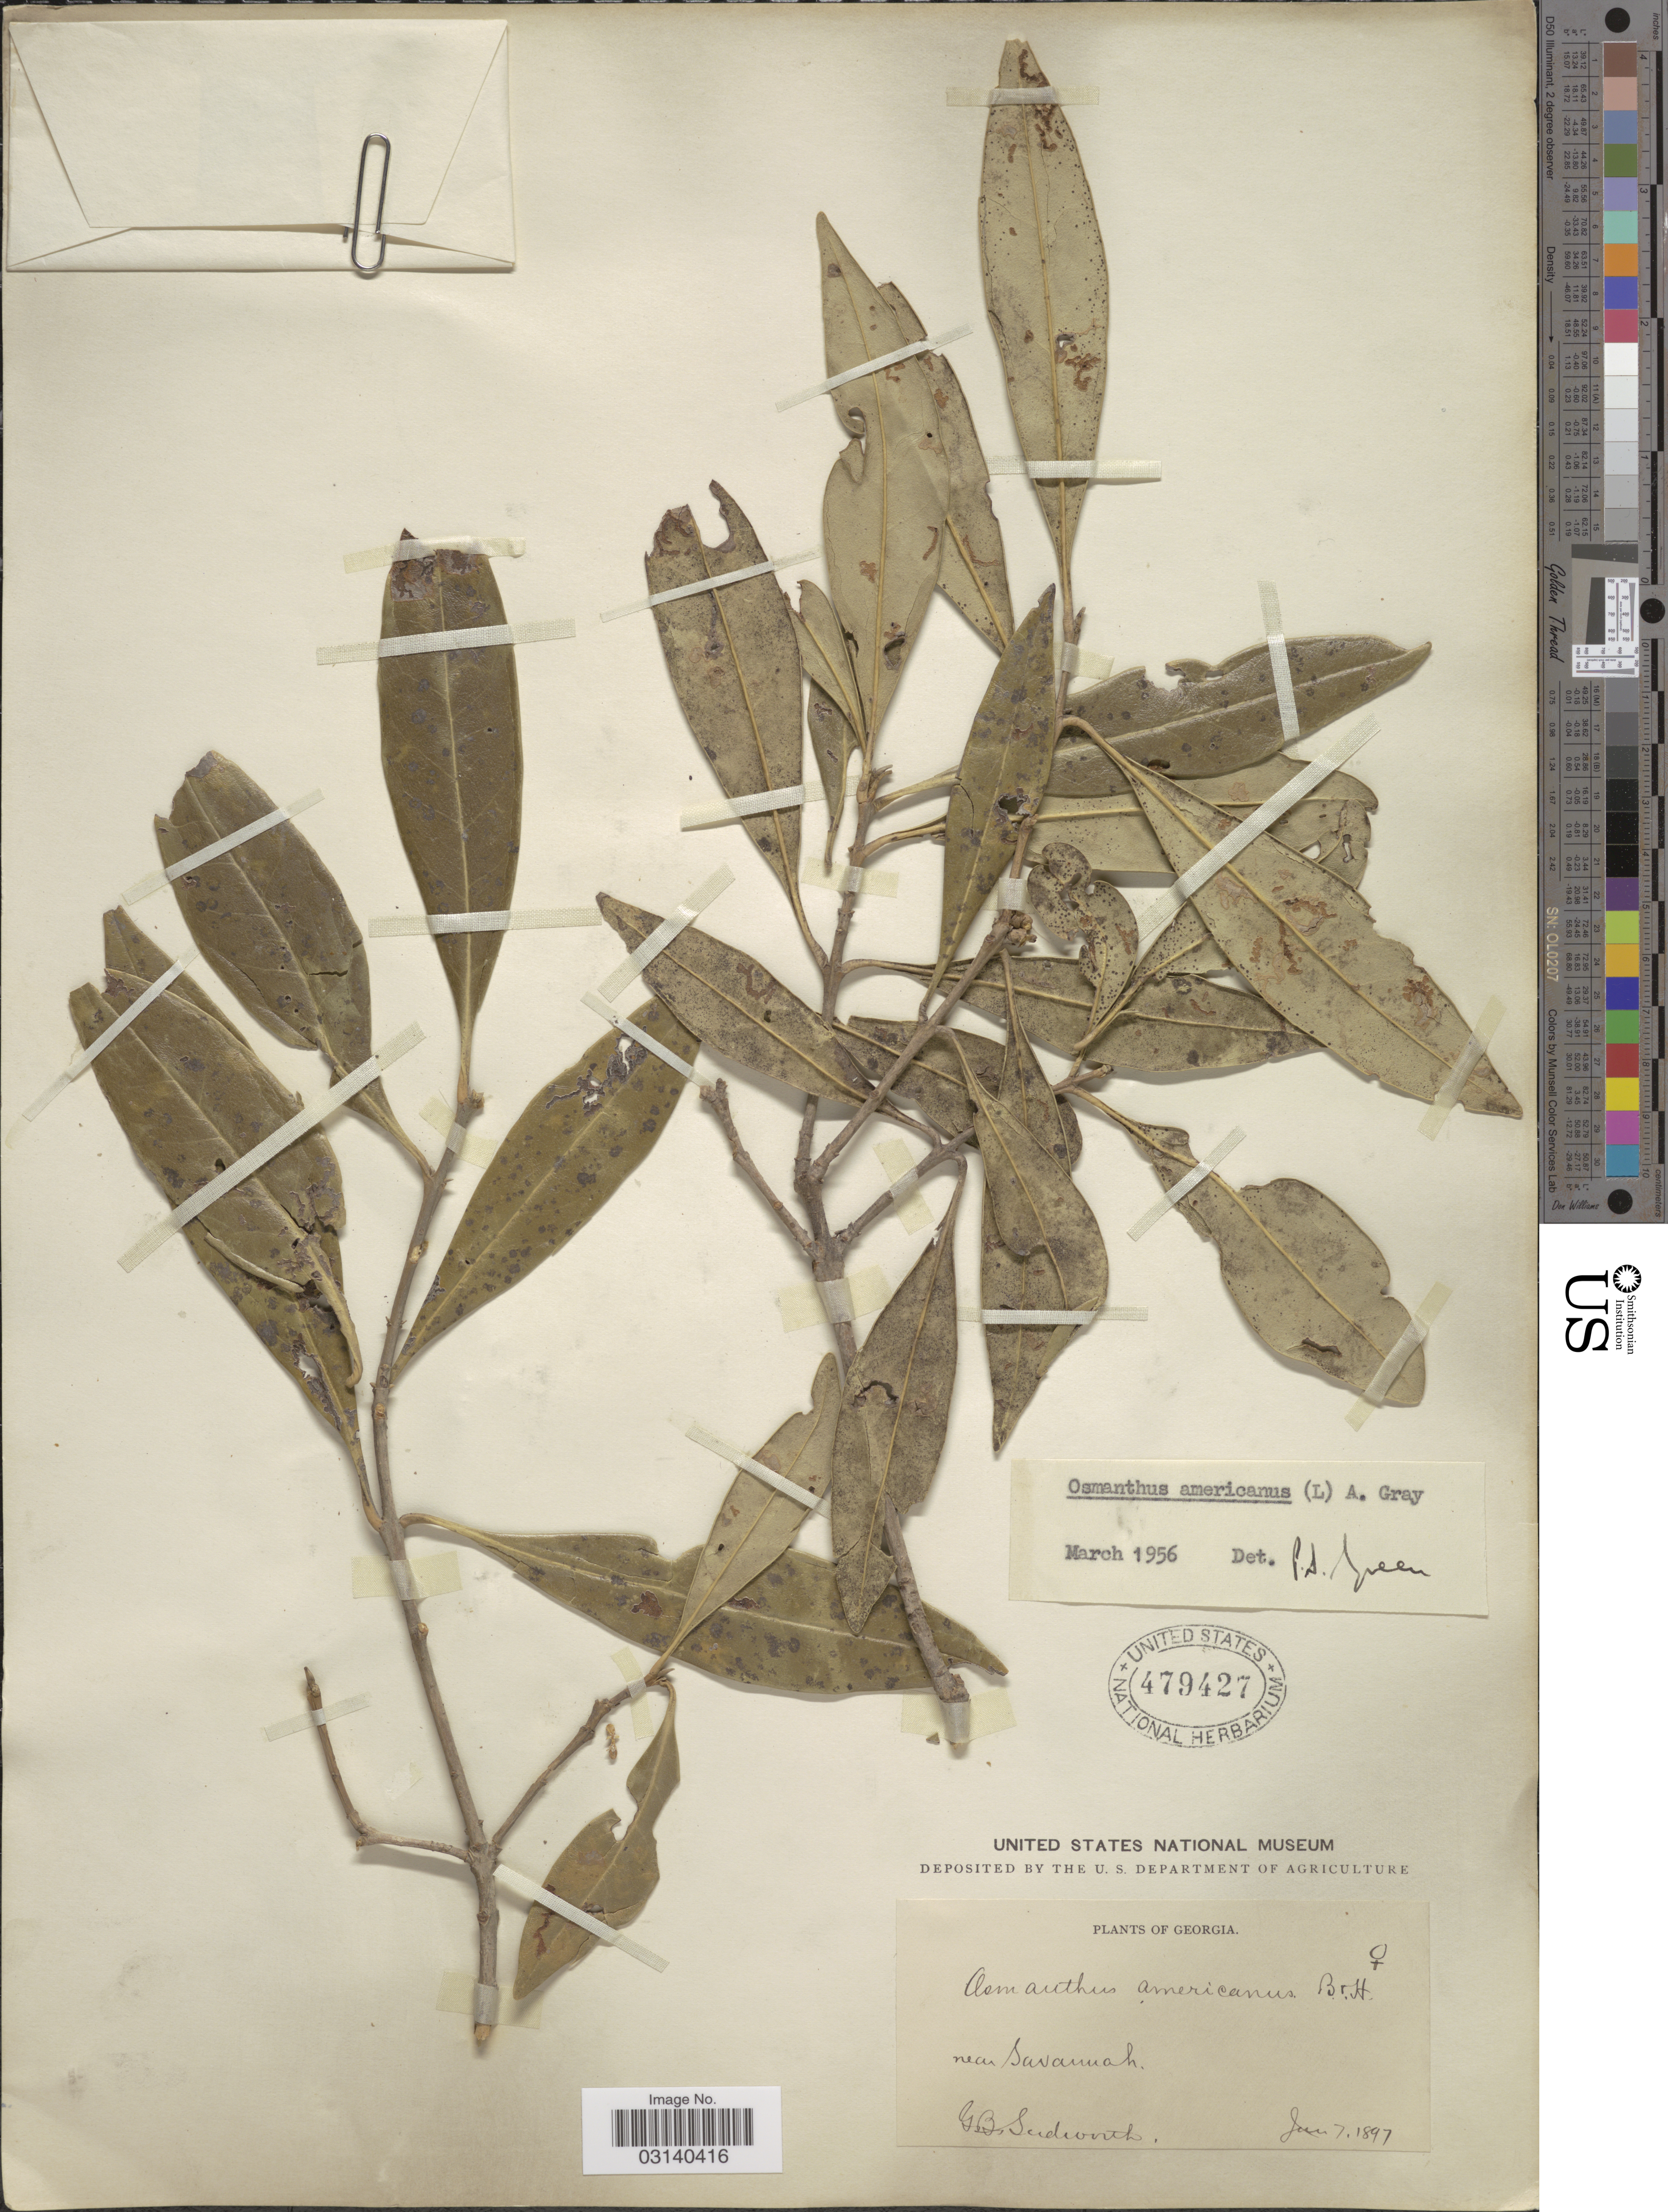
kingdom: Plantae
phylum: Tracheophyta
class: Magnoliopsida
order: Lamiales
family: Oleaceae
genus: Osmanthus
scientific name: Osmanthus americanus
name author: (L.) A. Gray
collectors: G. B. Sudworth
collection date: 1897-06-07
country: United States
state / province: Georgia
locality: Near savannah.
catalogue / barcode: US 479427